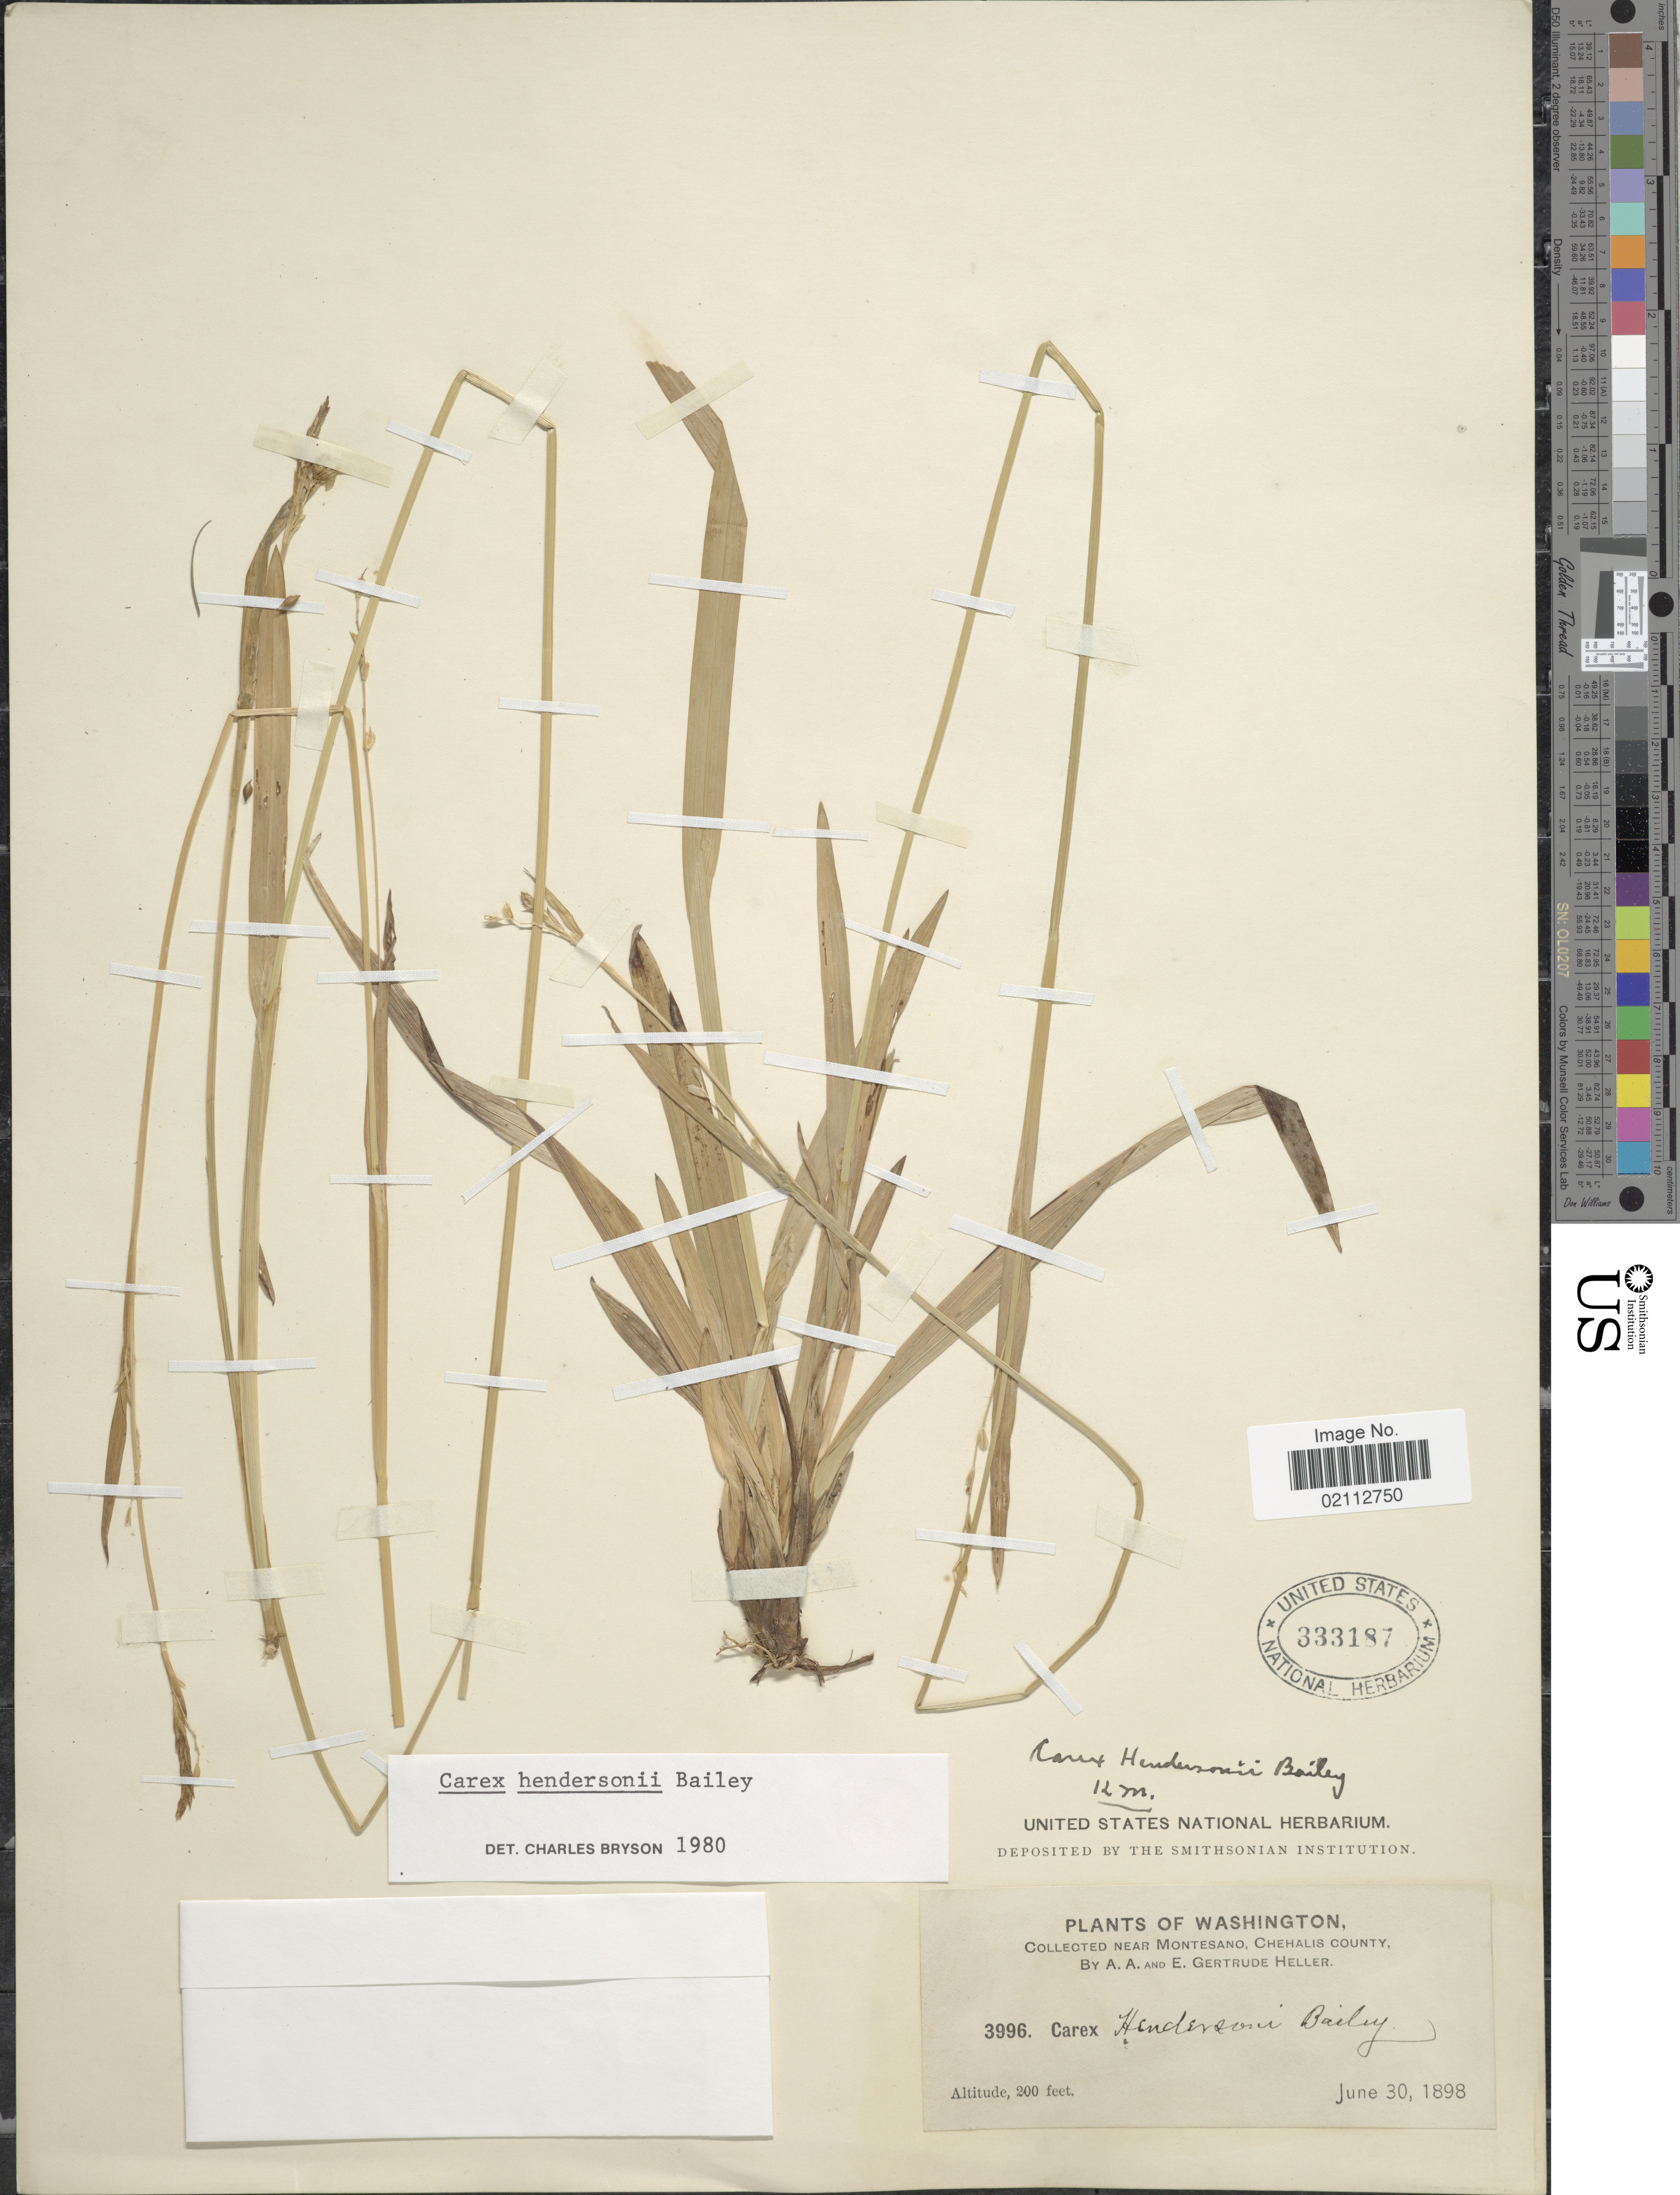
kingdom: Plantae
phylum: Tracheophyta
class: Liliopsida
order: Poales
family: Cyperaceae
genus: Carex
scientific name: Carex hendersonii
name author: L.H. Bailey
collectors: A. A. Heller & E. Gertrude Heller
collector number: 3996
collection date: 1898-06-30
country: United States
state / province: Washington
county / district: Grays Harbor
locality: Near Montesano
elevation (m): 61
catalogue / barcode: US 333187